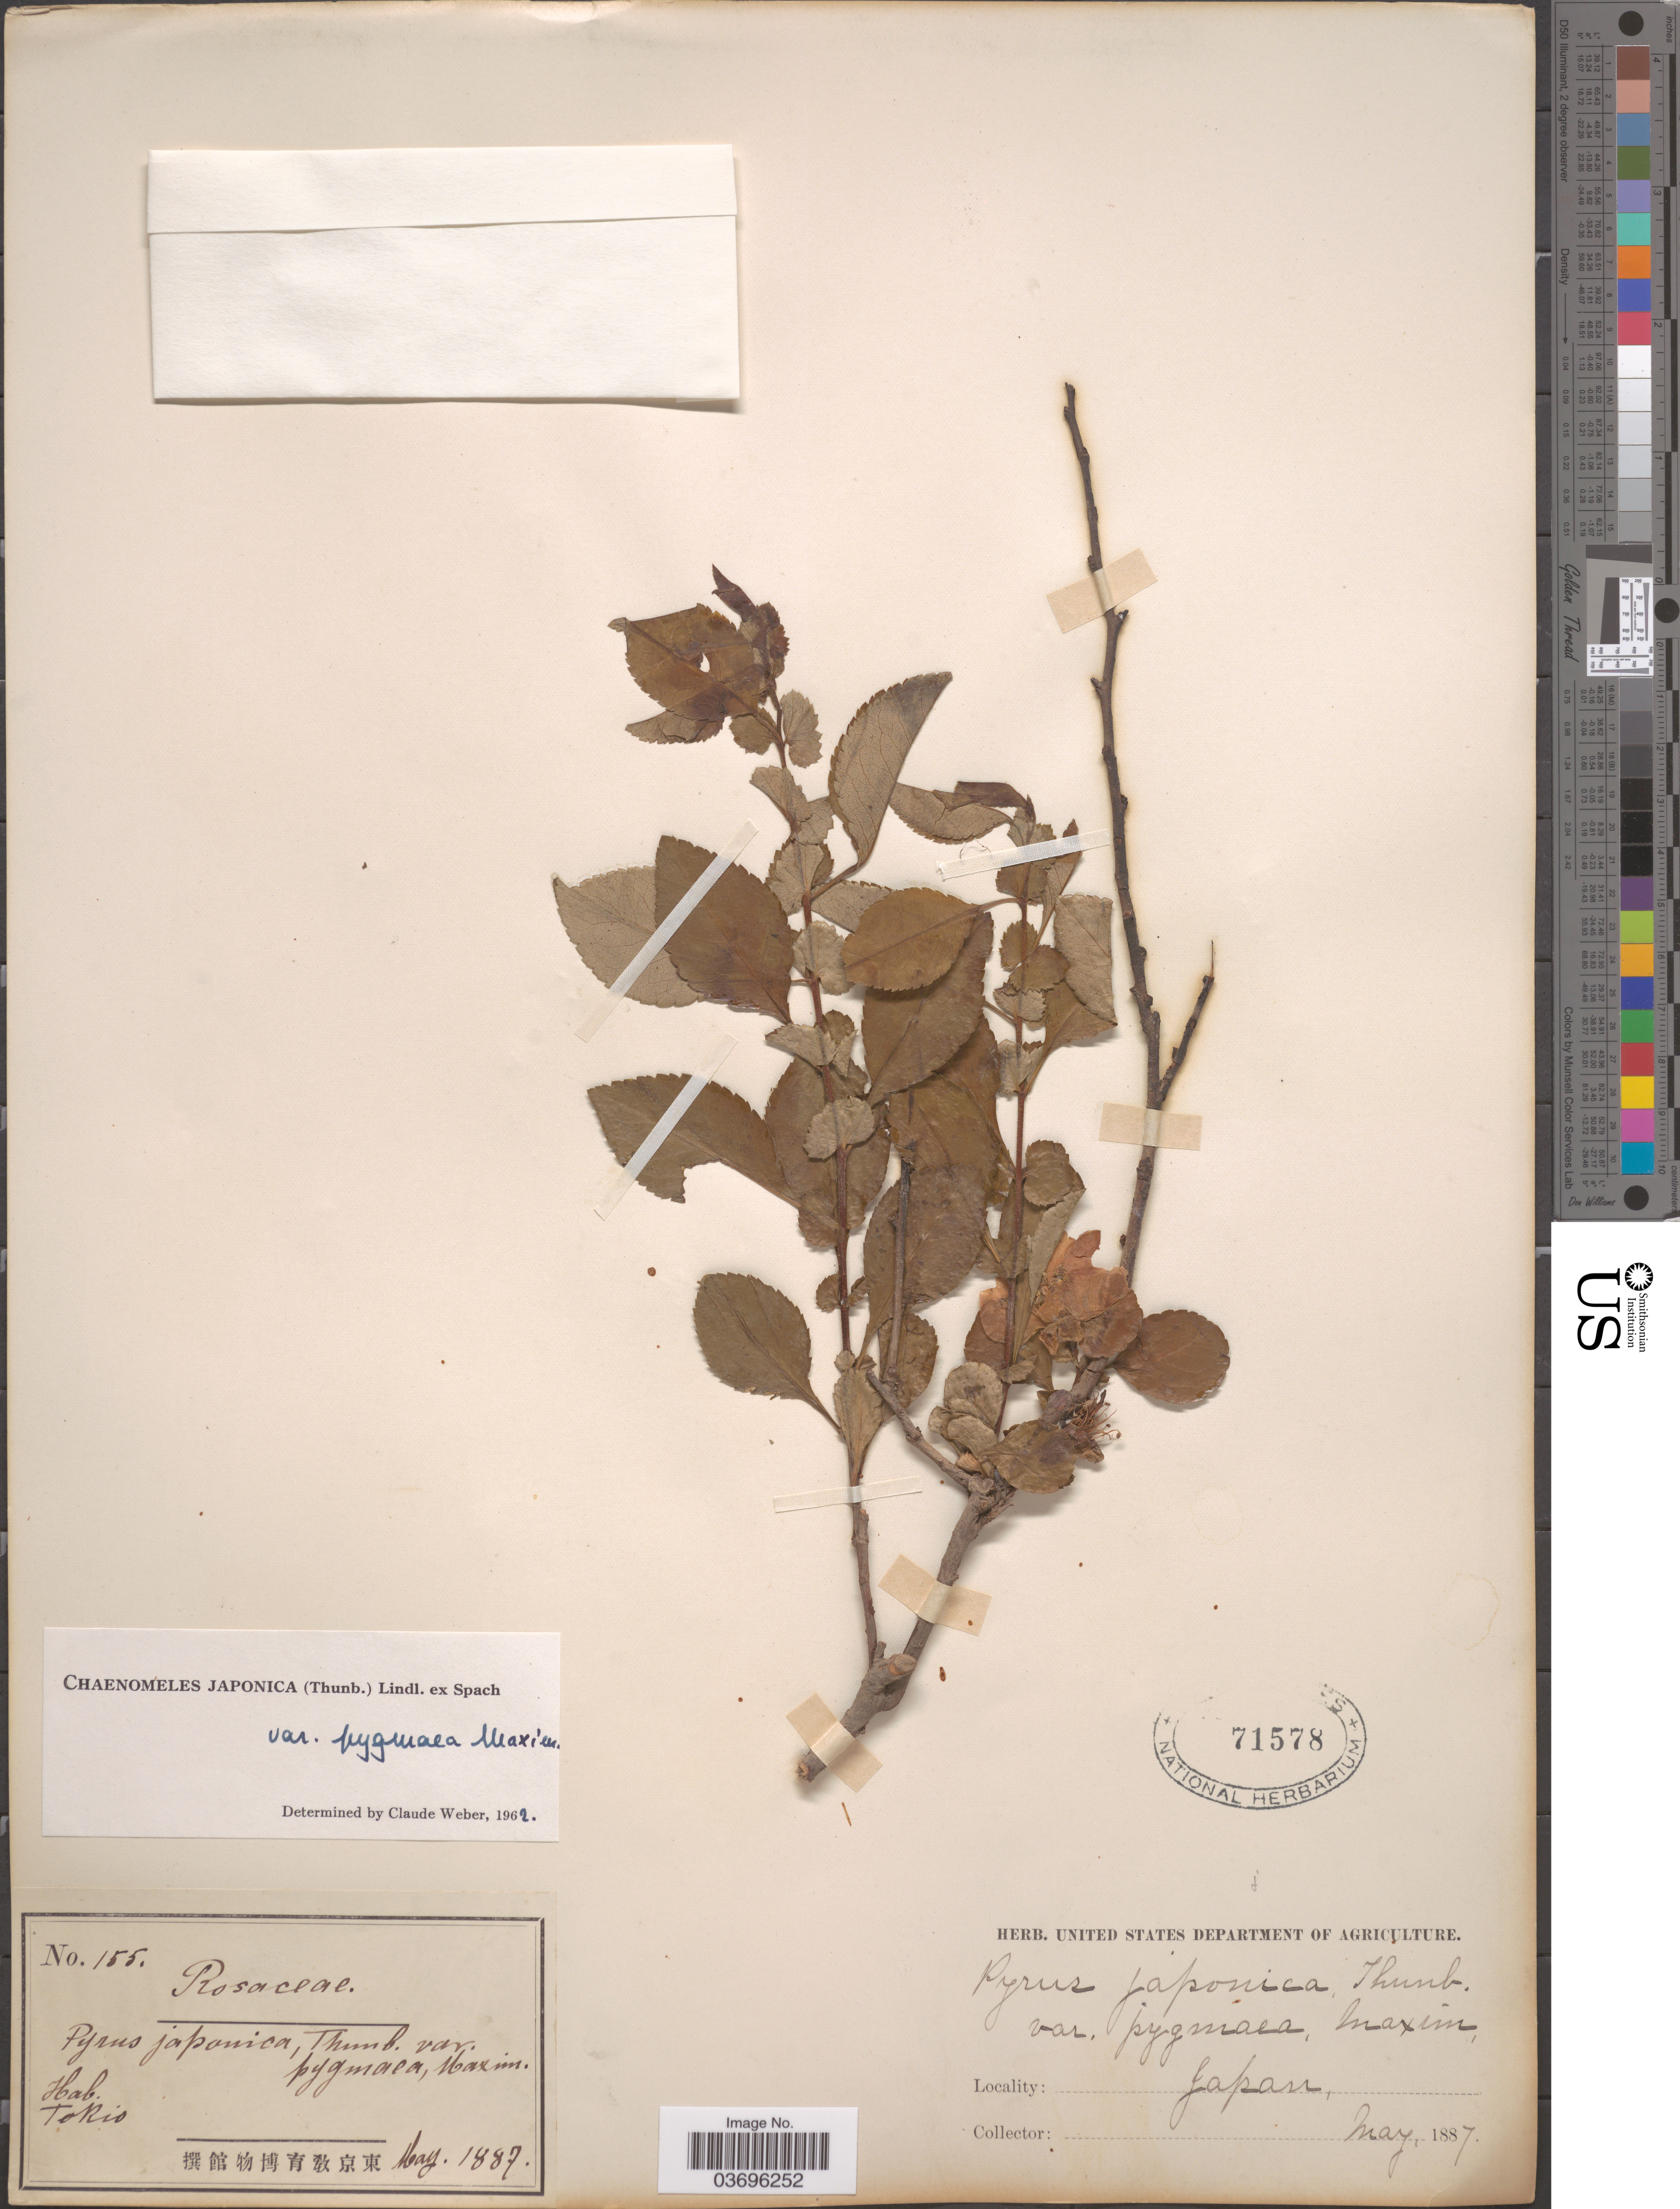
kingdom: Plantae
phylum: Tracheophyta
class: Magnoliopsida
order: Rosales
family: Rosaceae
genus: Chaenomeles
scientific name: Chaenomeles japonica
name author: (Thunb.) Lindl. ex Spach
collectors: Facchini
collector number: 155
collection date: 1887-05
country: Japan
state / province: Tokyo, Federal City of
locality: Tokio.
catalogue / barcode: US 71578